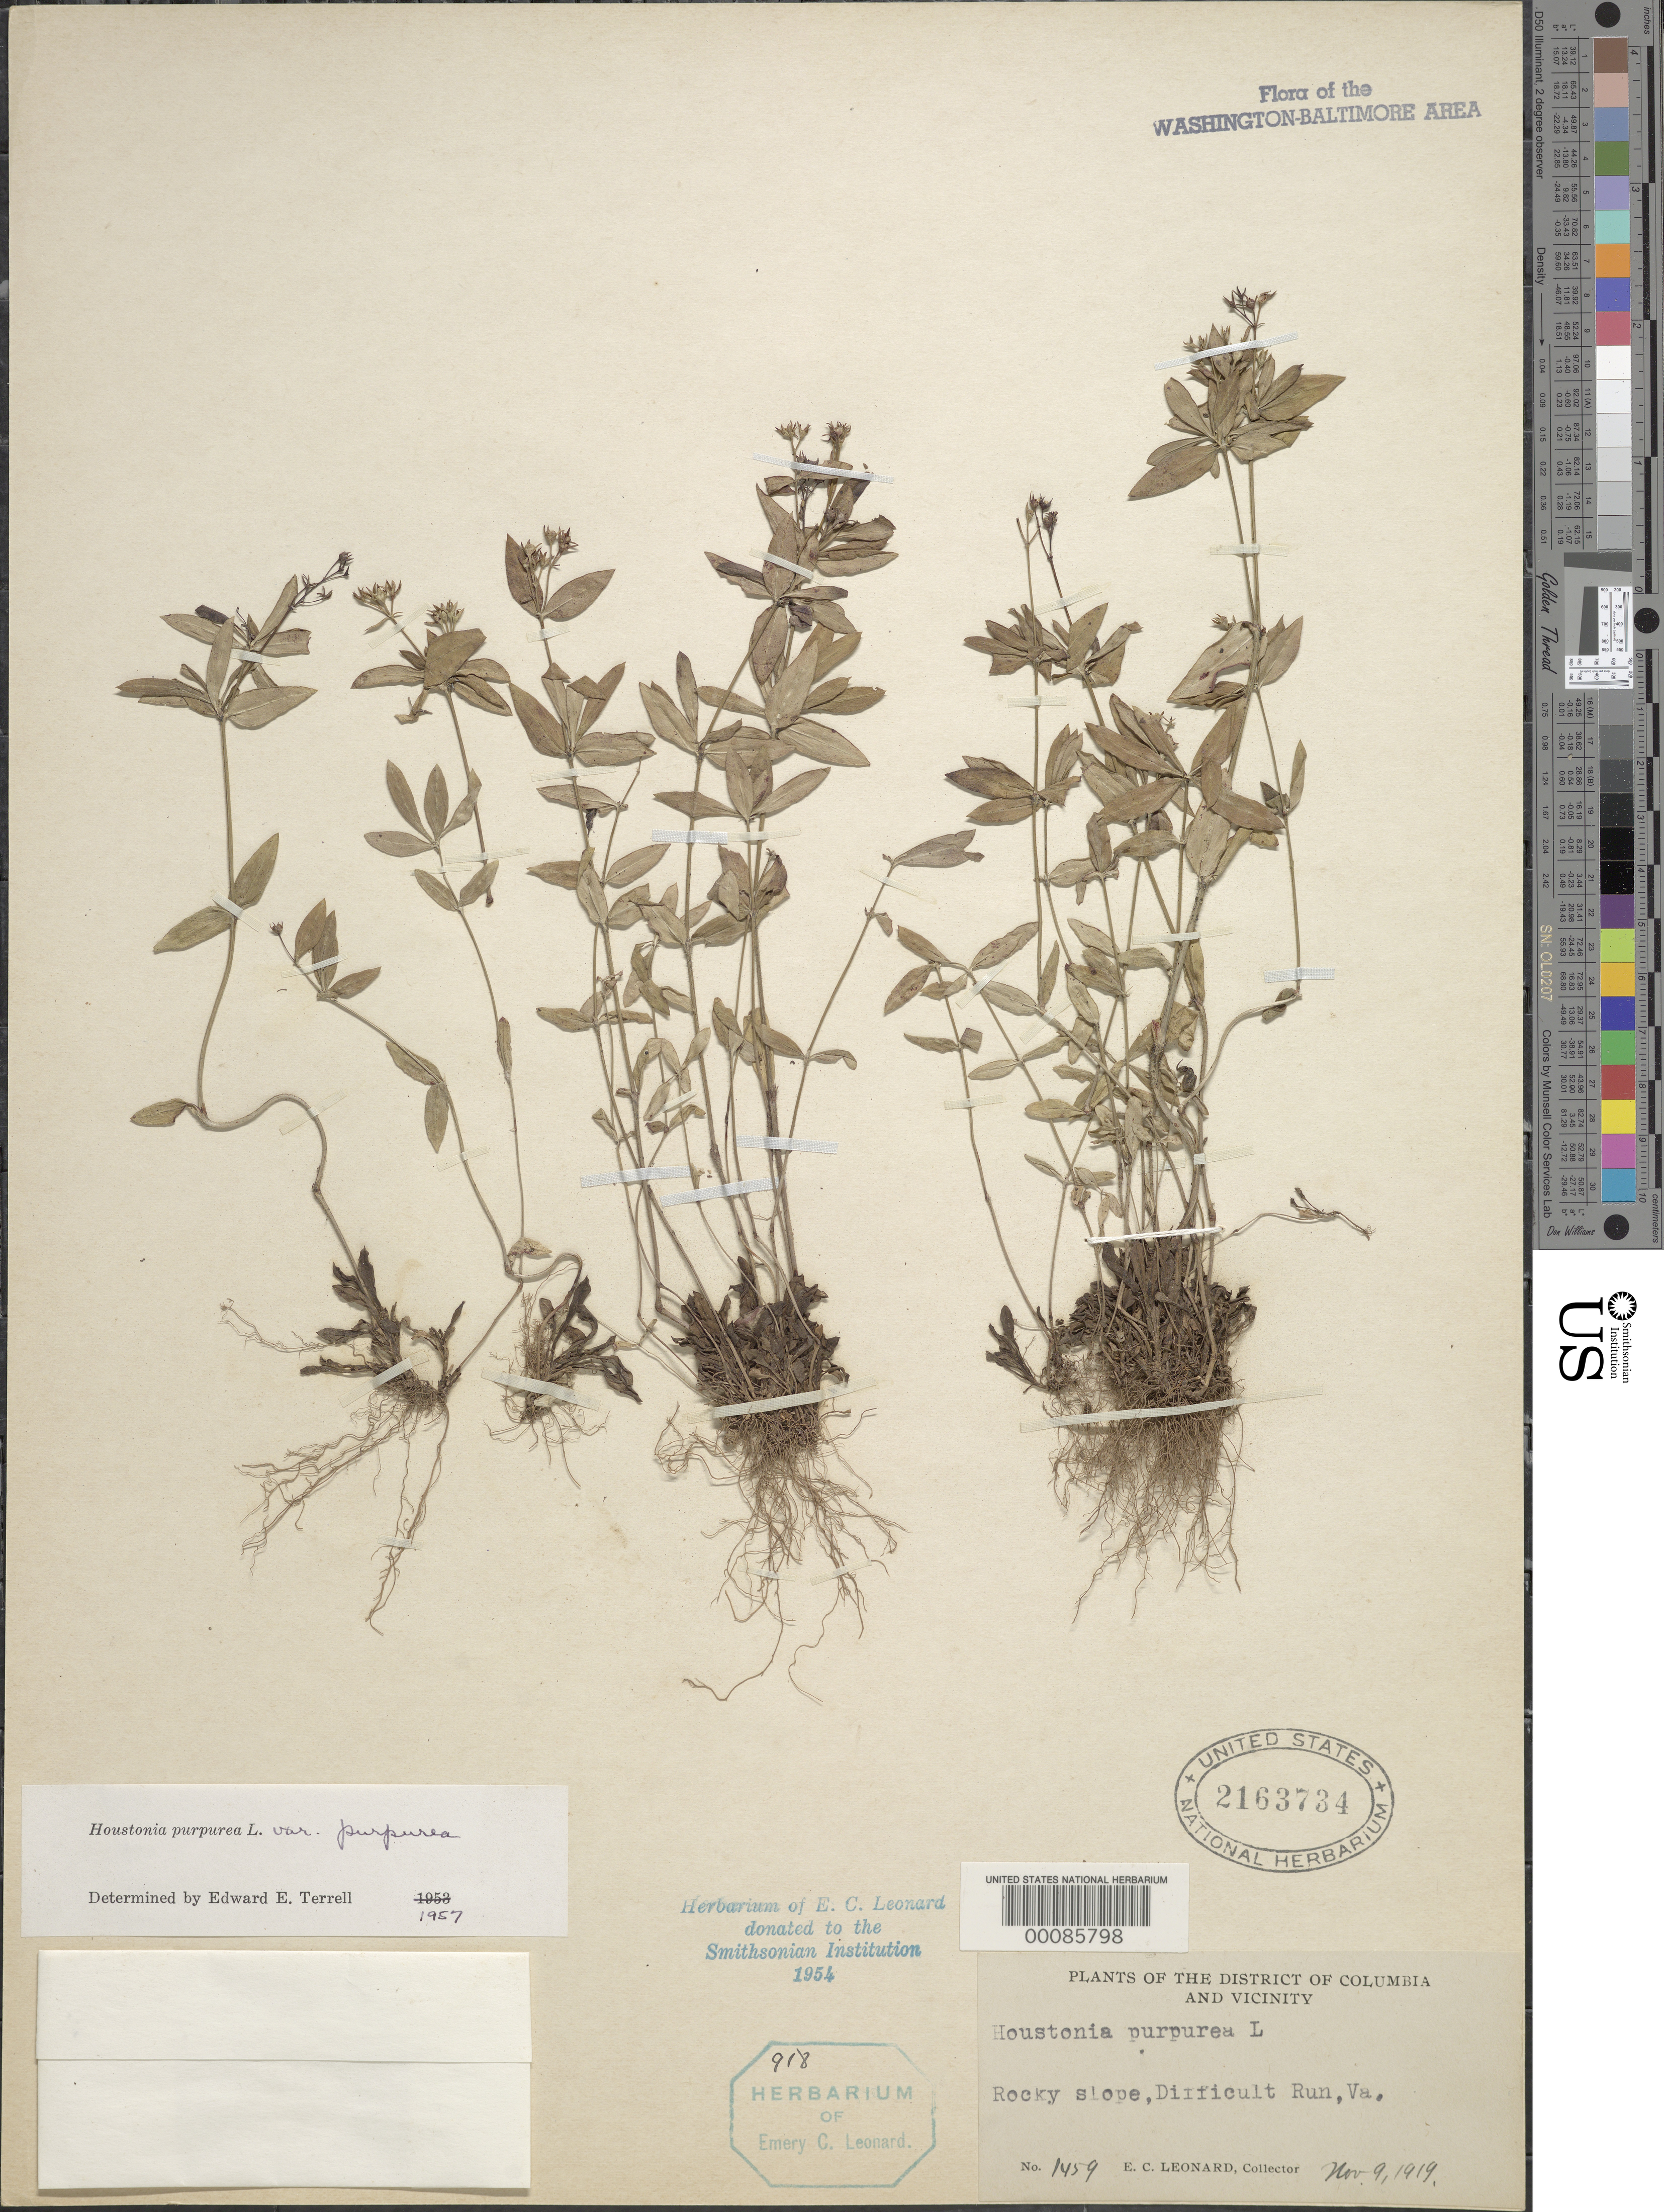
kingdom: Plantae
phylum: Tracheophyta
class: Magnoliopsida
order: Gentianales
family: Rubiaceae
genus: Houstonia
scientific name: Houstonia purpurea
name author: L.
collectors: E. C. Leonard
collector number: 1459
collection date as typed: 09 Nov 1919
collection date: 1919-11-09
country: United States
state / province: Virginia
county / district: Fairfax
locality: Difficult Run C. and O. Canal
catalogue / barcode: US 2163734